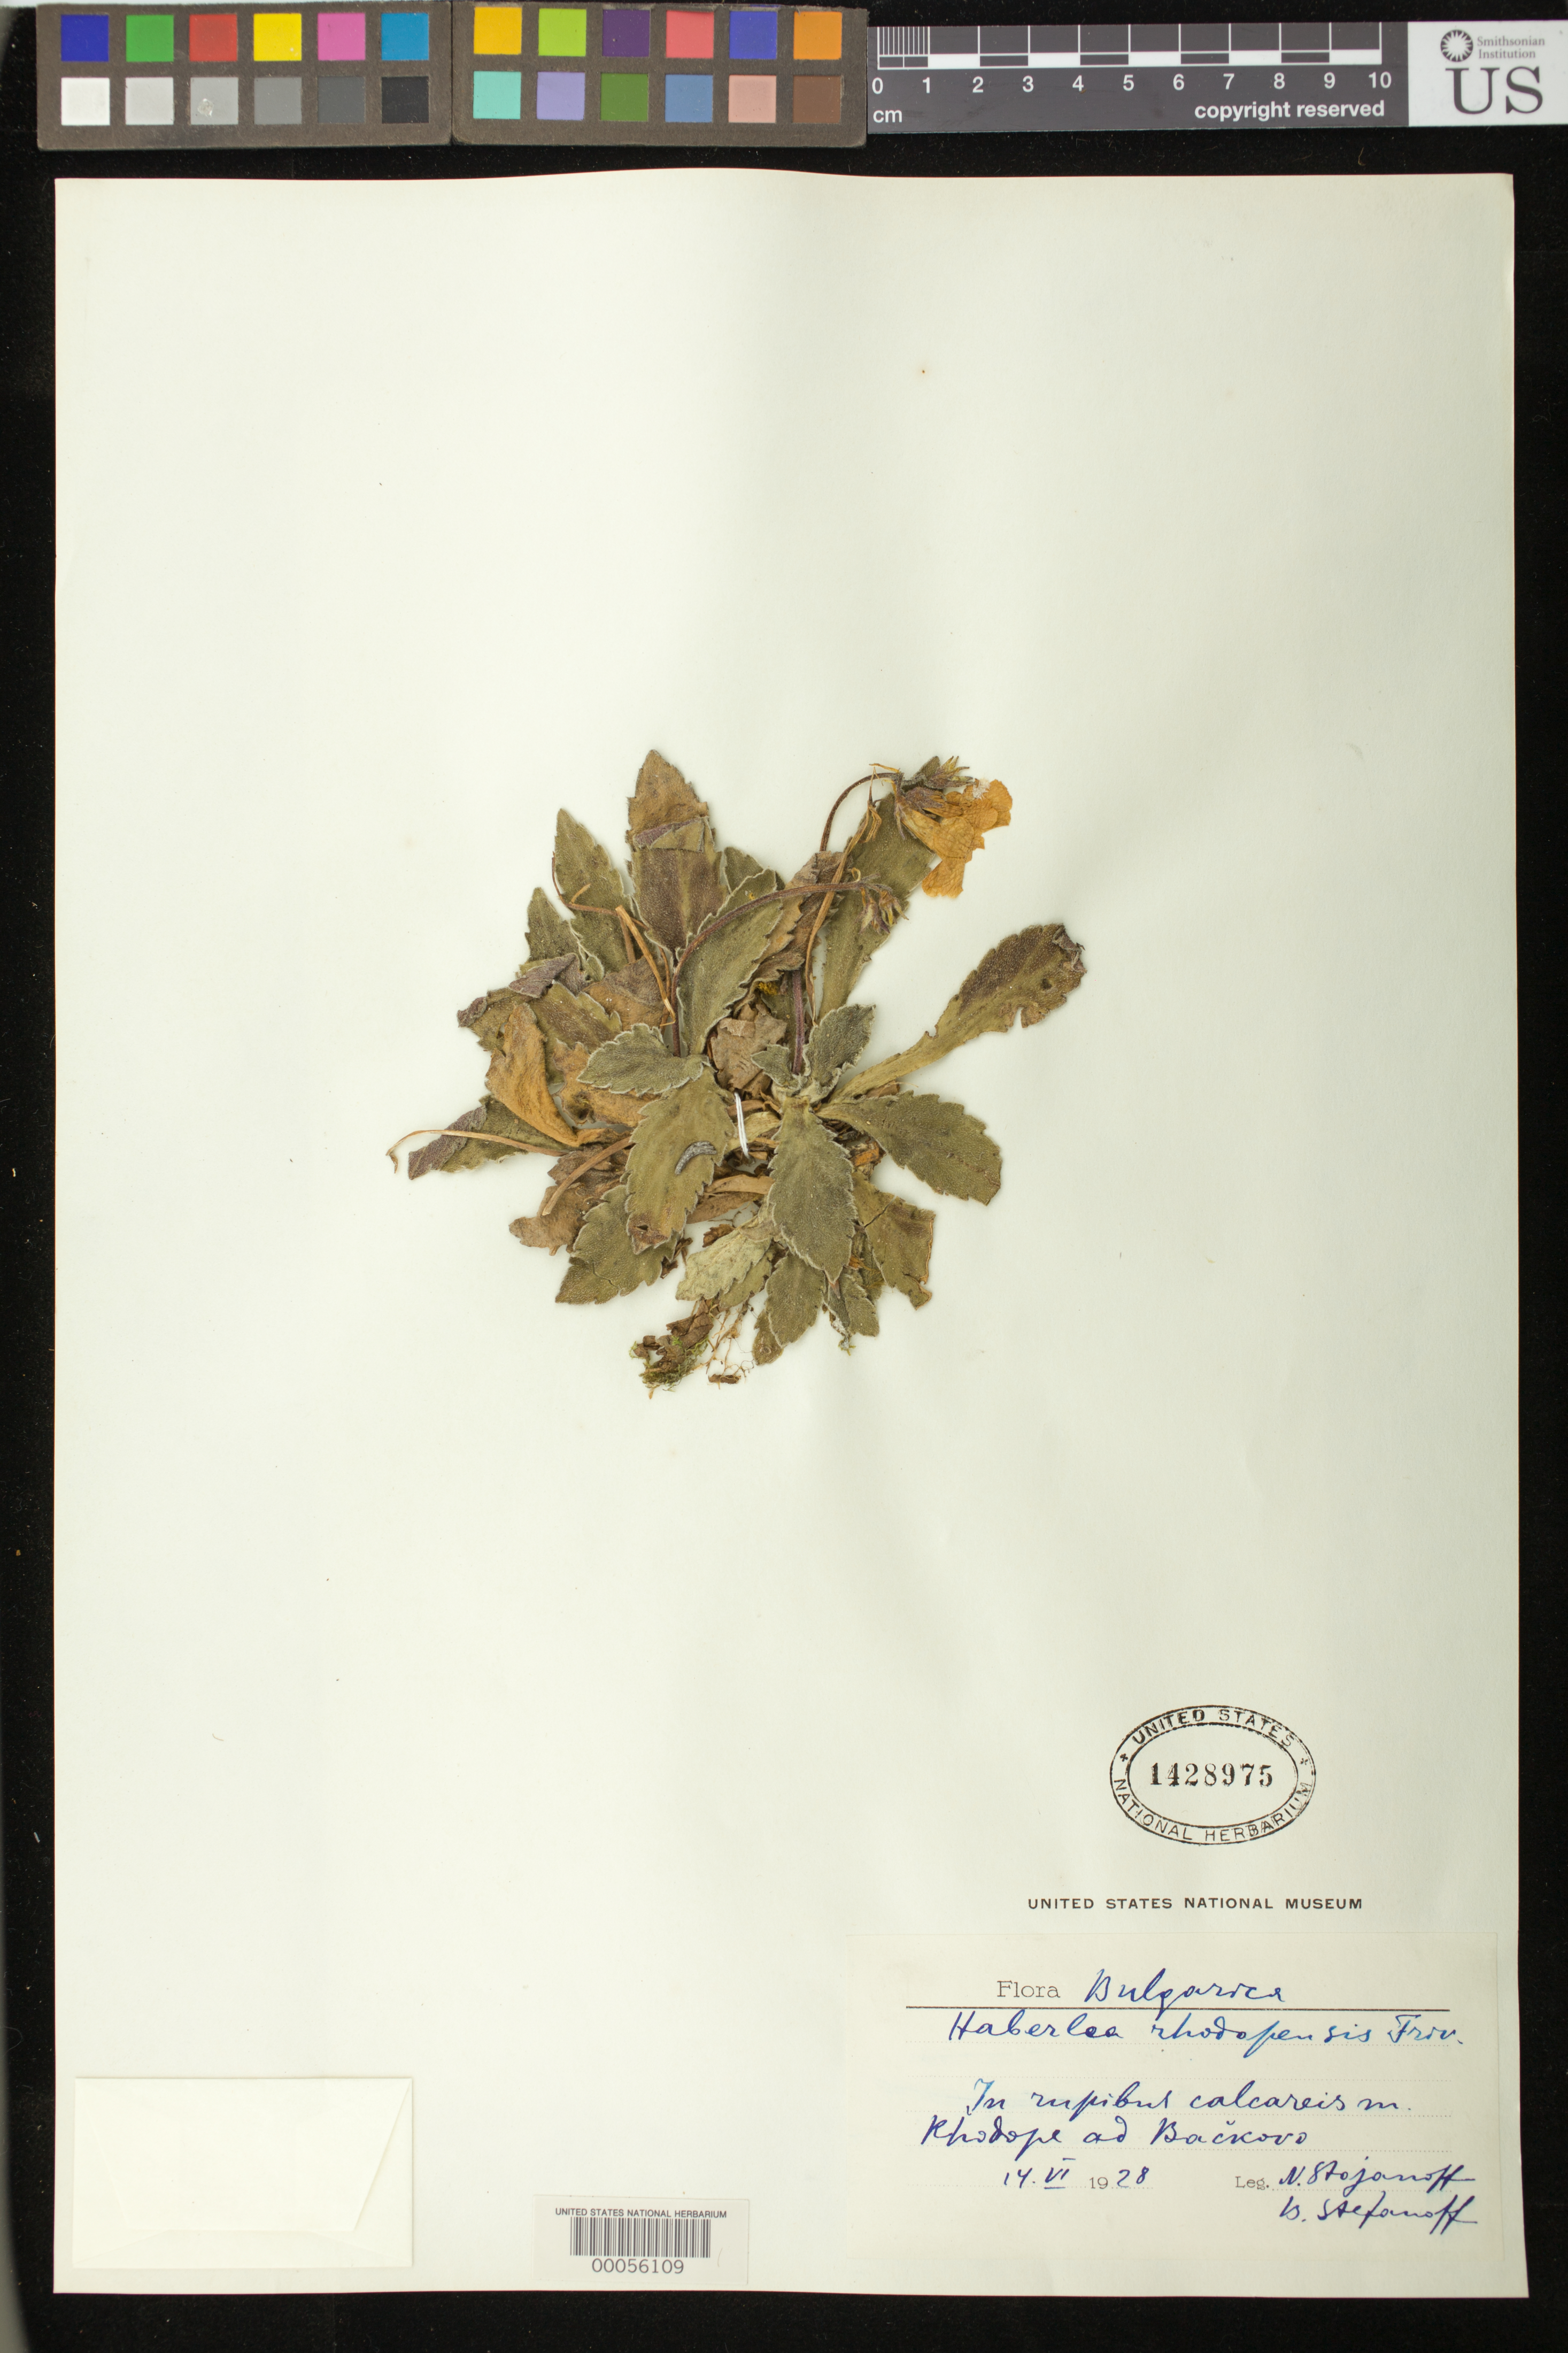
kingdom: Plantae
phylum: Tracheophyta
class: Magnoliopsida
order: Lamiales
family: Gesneriaceae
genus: Haberlea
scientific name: Haberlea rhodopensis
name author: Friv.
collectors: B. Stefanoff & N. Stojanoff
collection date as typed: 14 Jun 1928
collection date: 1928-06-14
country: Bulgaria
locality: Rhodope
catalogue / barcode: US 1428975